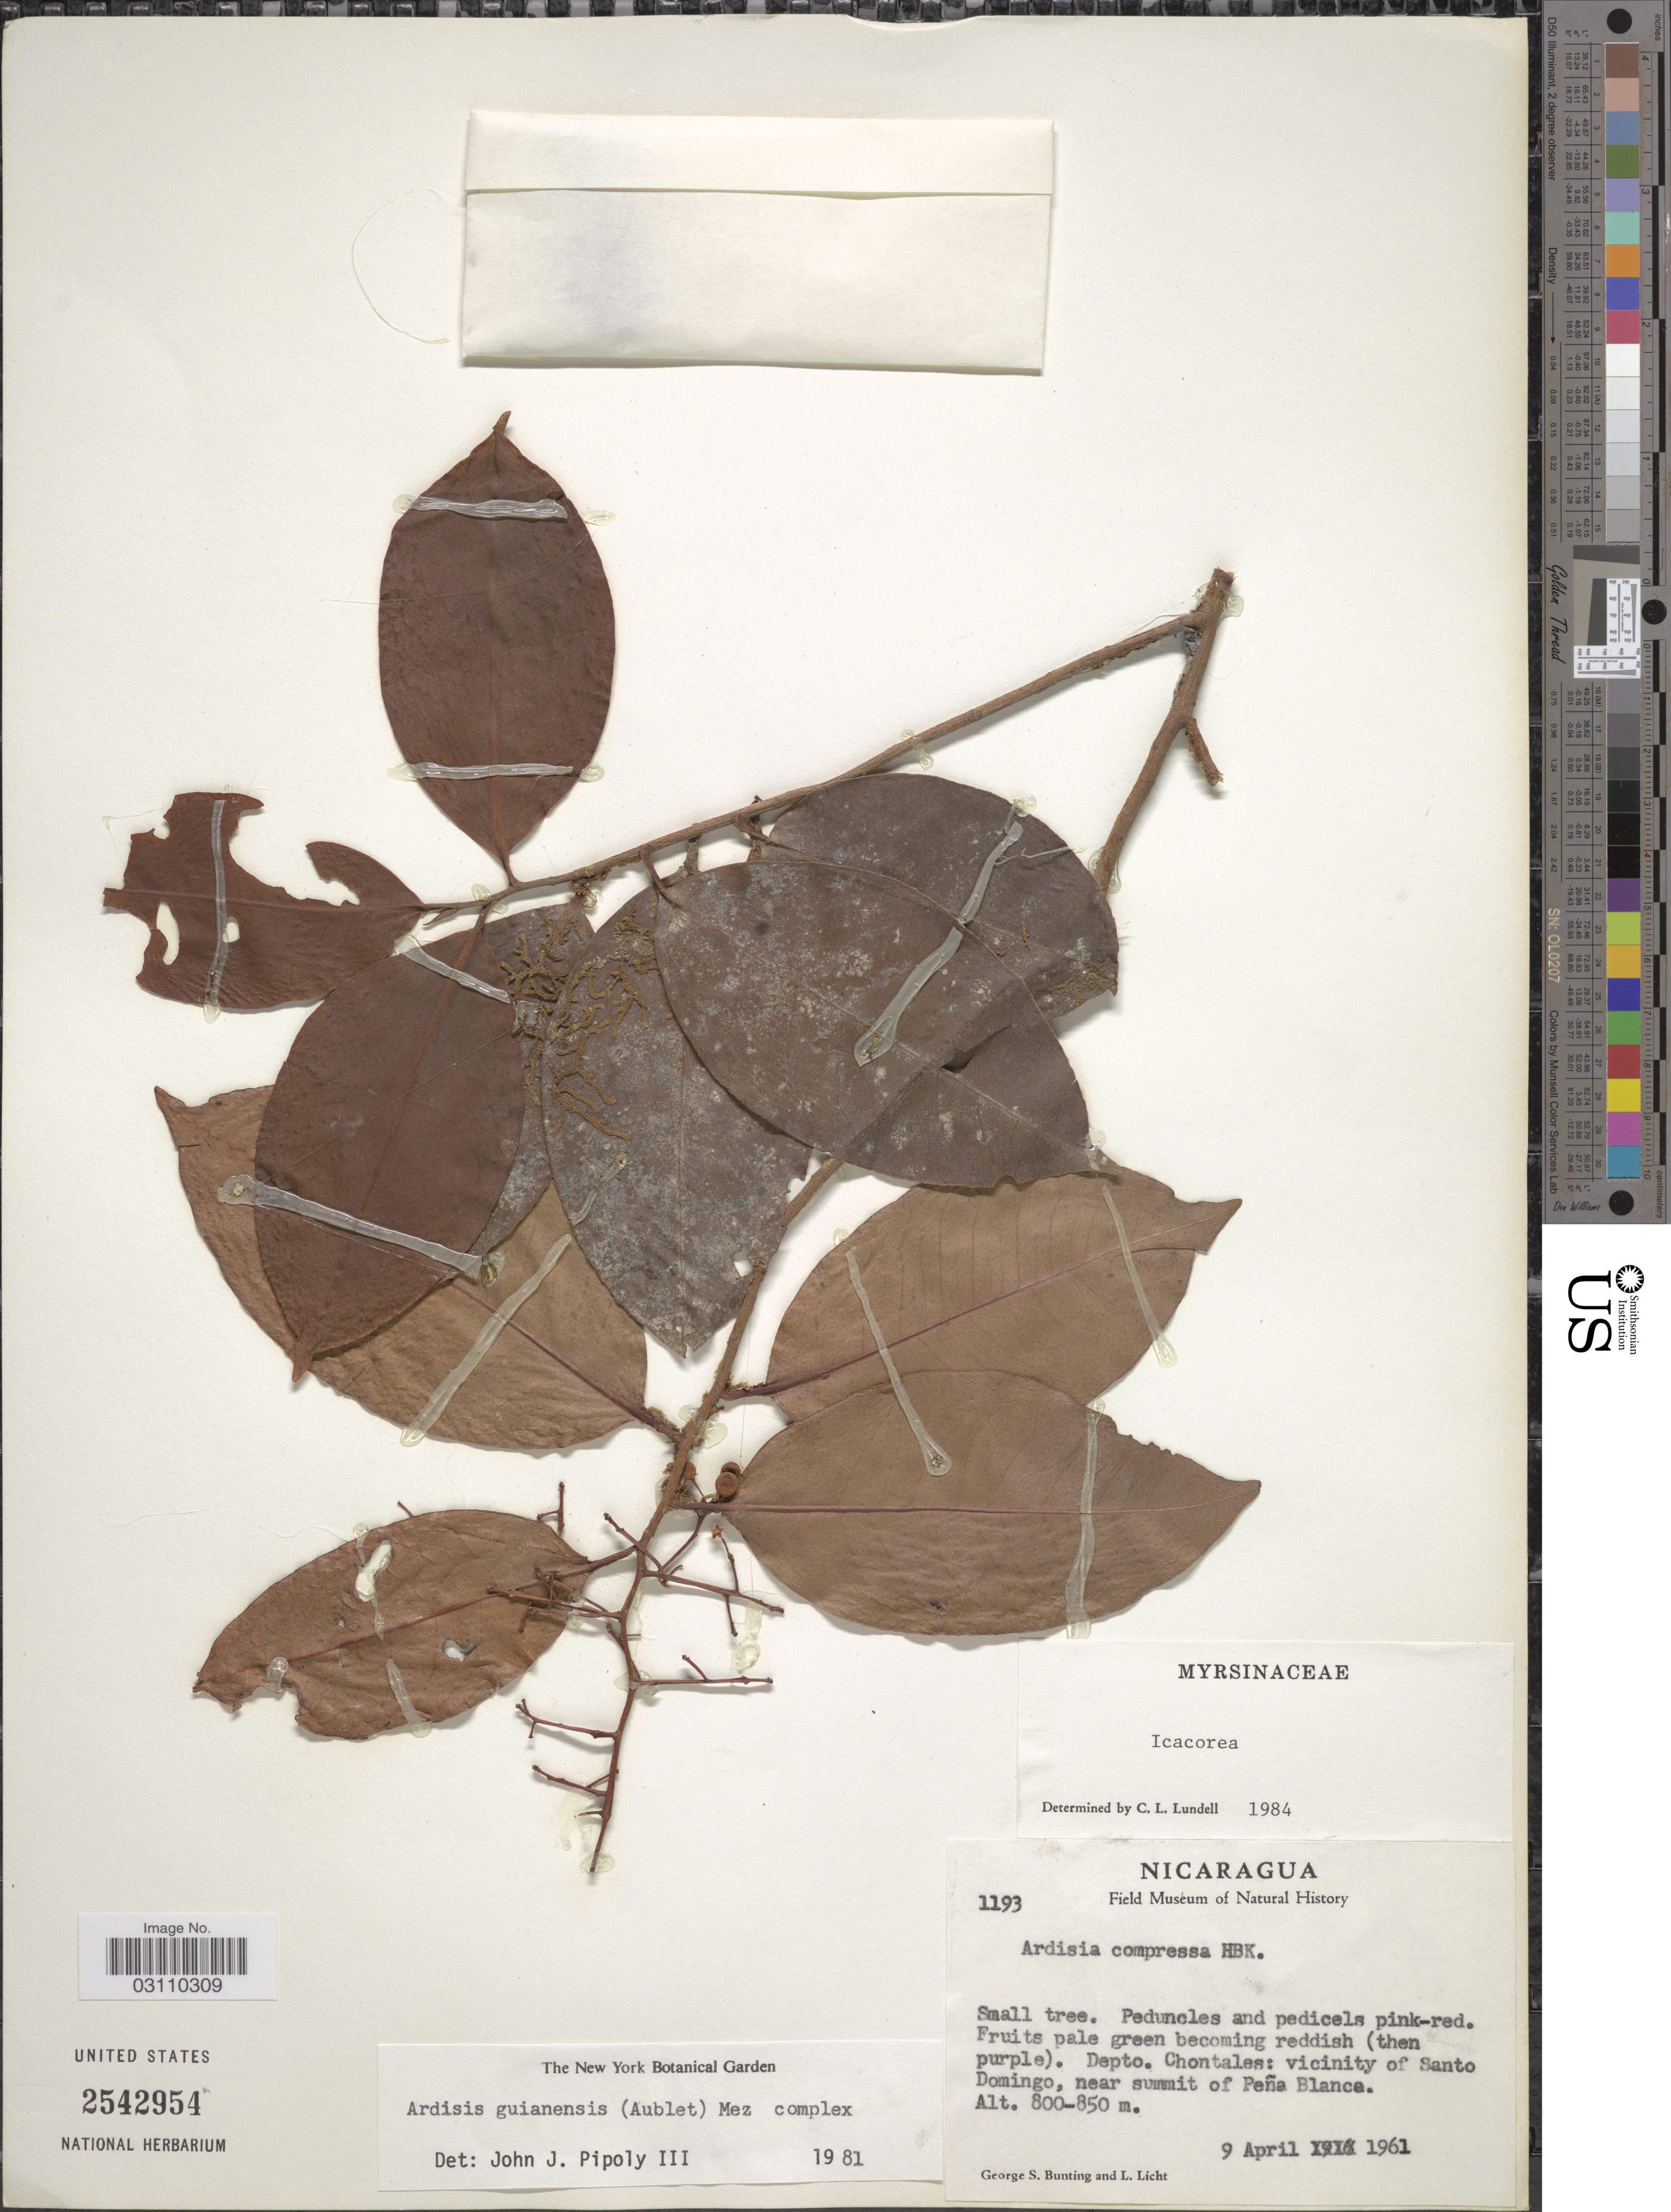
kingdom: Plantae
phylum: Tracheophyta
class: Magnoliopsida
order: Ericales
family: Primulaceae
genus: Ardisia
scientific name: Ardisia guianensis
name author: (Aubl.) Mez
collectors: G. S. Bunting & L. Licht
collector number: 1193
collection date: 1961-04-09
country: Nicaragua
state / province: Chontales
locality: Depto. Chontales: vicinity of Santo Domingo, near summit of Peña Blanca.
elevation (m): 800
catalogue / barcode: US 2542954